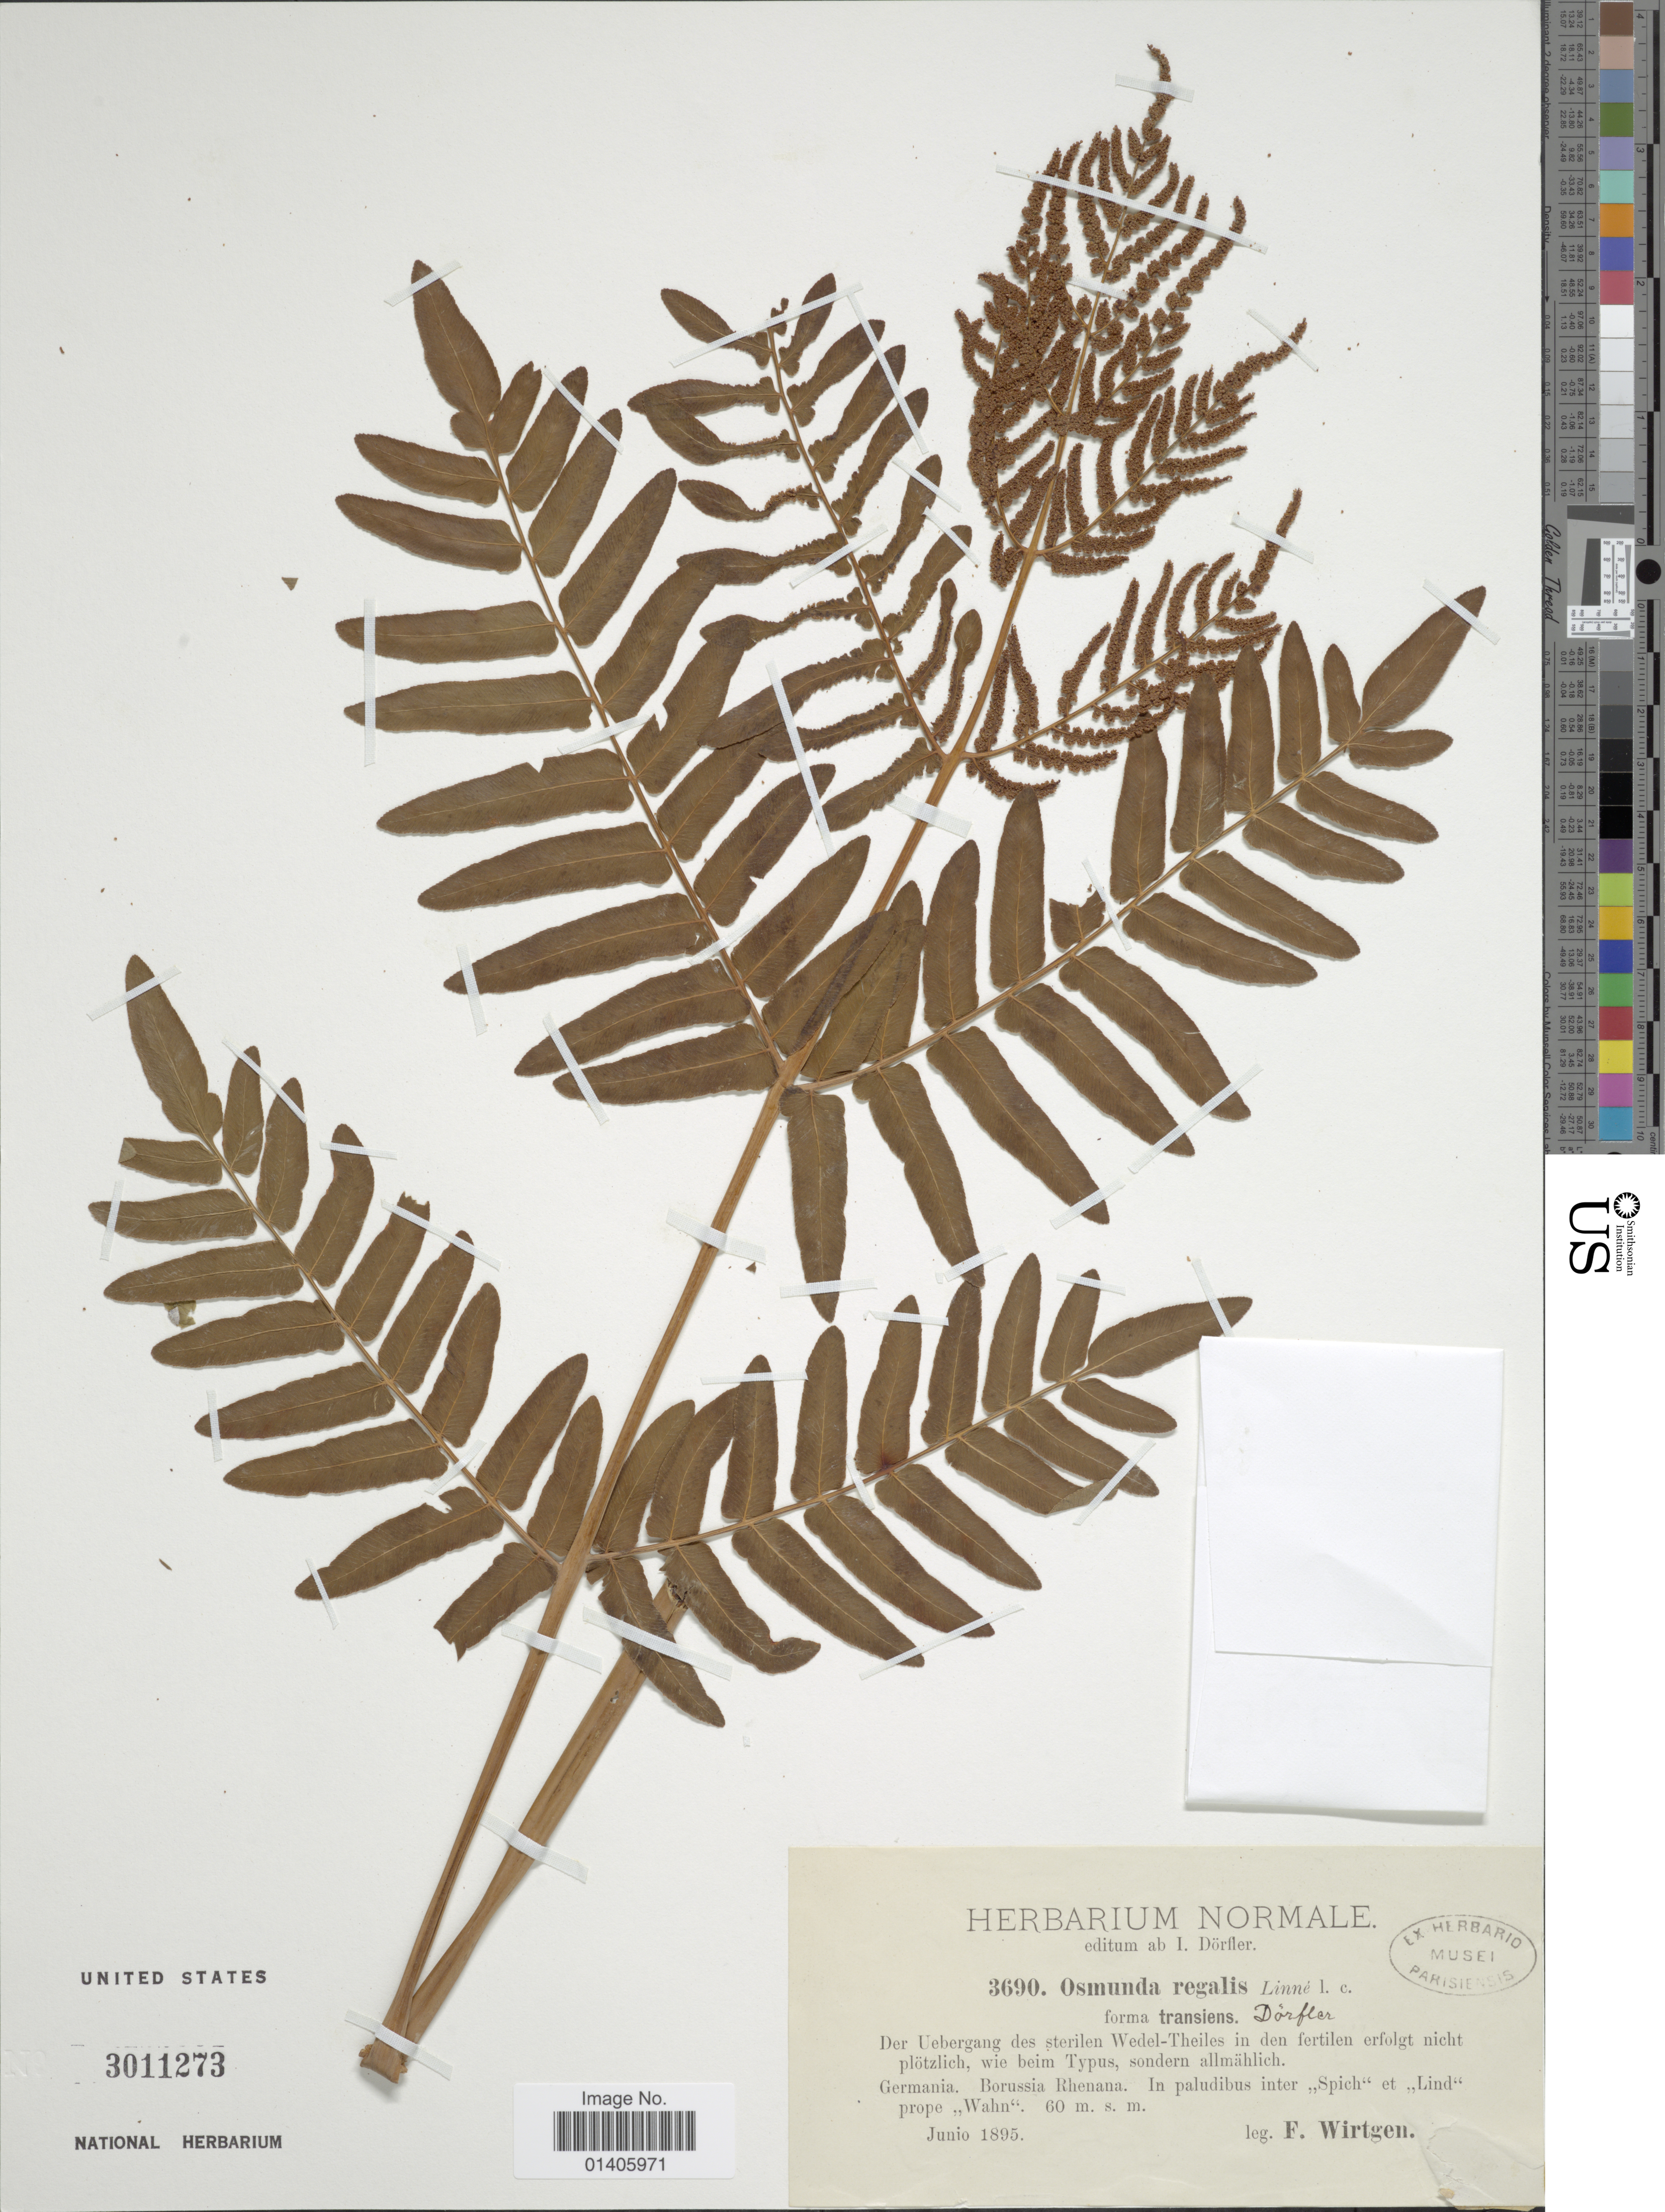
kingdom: Plantae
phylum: Tracheophyta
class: Polypodiopsida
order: Osmundales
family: Osmundaceae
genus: Osmunda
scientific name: Osmunda regalis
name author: L.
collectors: F. Wirtgen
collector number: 3690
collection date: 1895-06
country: Germany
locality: Borussia Rhenana, In paludosis inter, Spich'et, Lind' prope, Wahn'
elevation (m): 60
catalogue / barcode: US 3011273